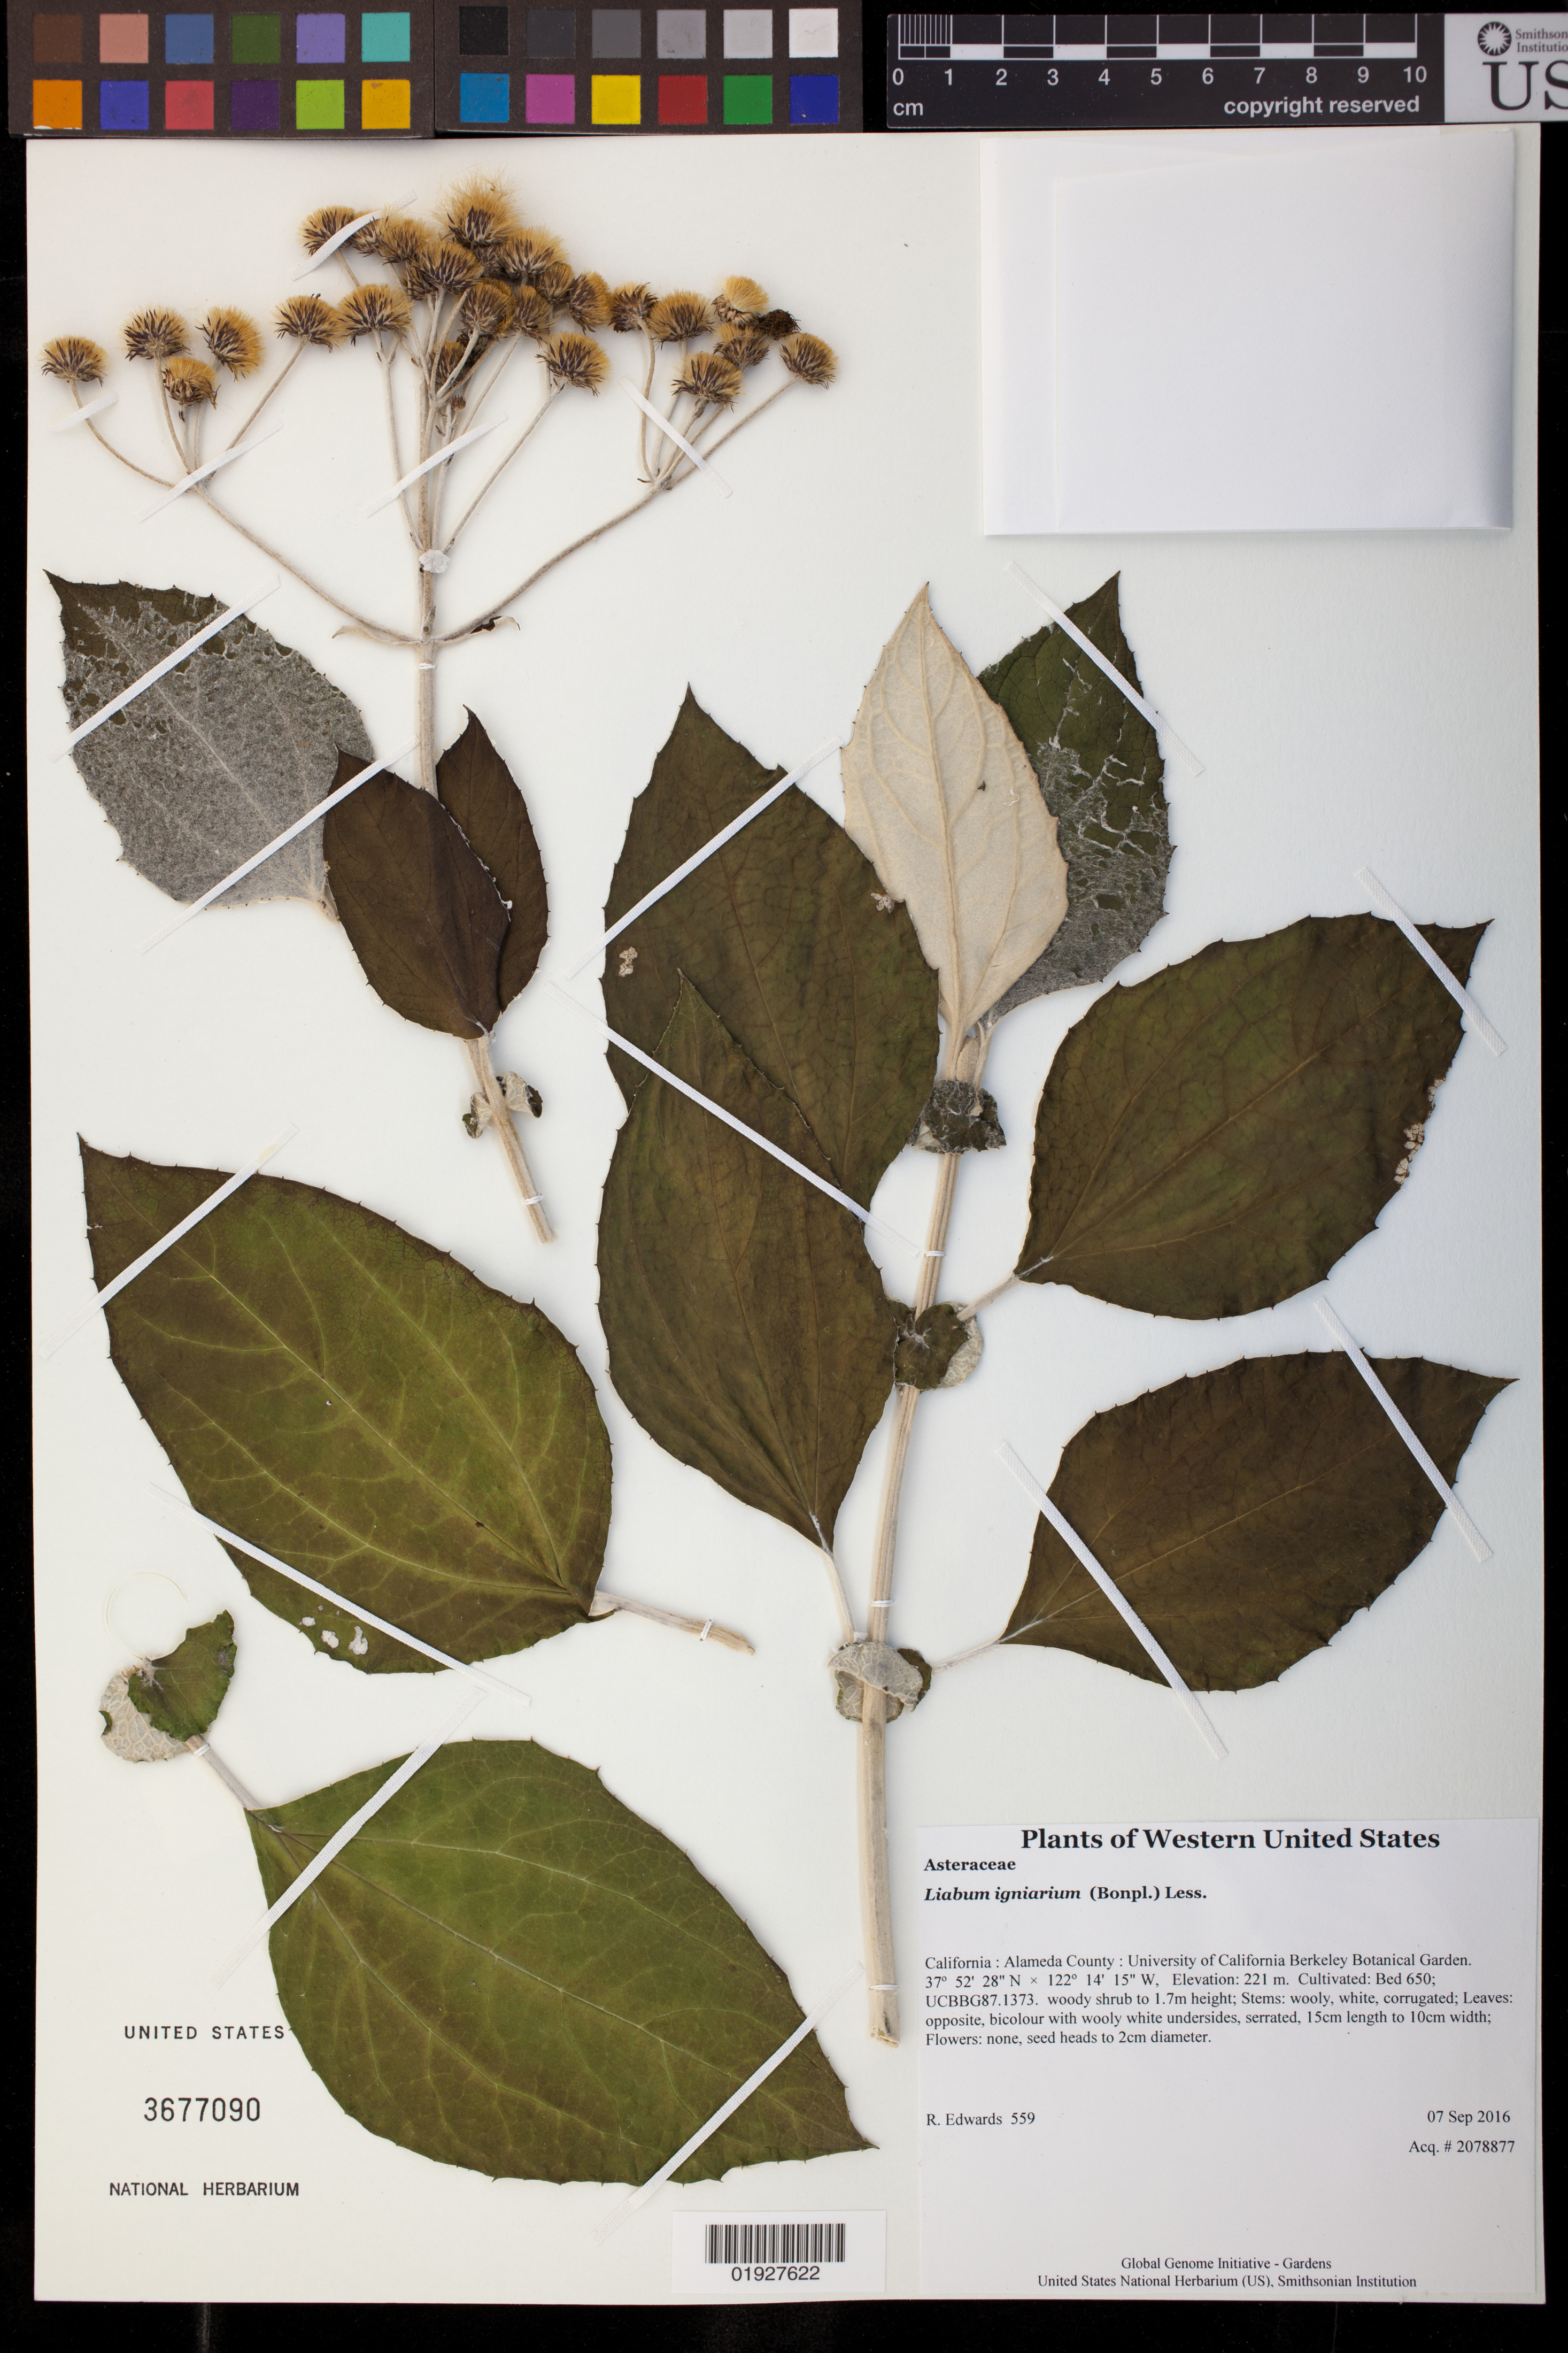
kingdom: Plantae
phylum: Tracheophyta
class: Magnoliopsida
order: Asterales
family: Asteraceae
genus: Liabum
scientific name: Liabum igniarium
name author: Less.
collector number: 559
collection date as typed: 7 September 2016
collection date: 2016-09-07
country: United States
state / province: California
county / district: Alameda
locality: University of California Berkeley Botanical Garden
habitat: Cultivated: Bed 650; UCBBG87.1373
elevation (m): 221.2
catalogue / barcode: US 3677090